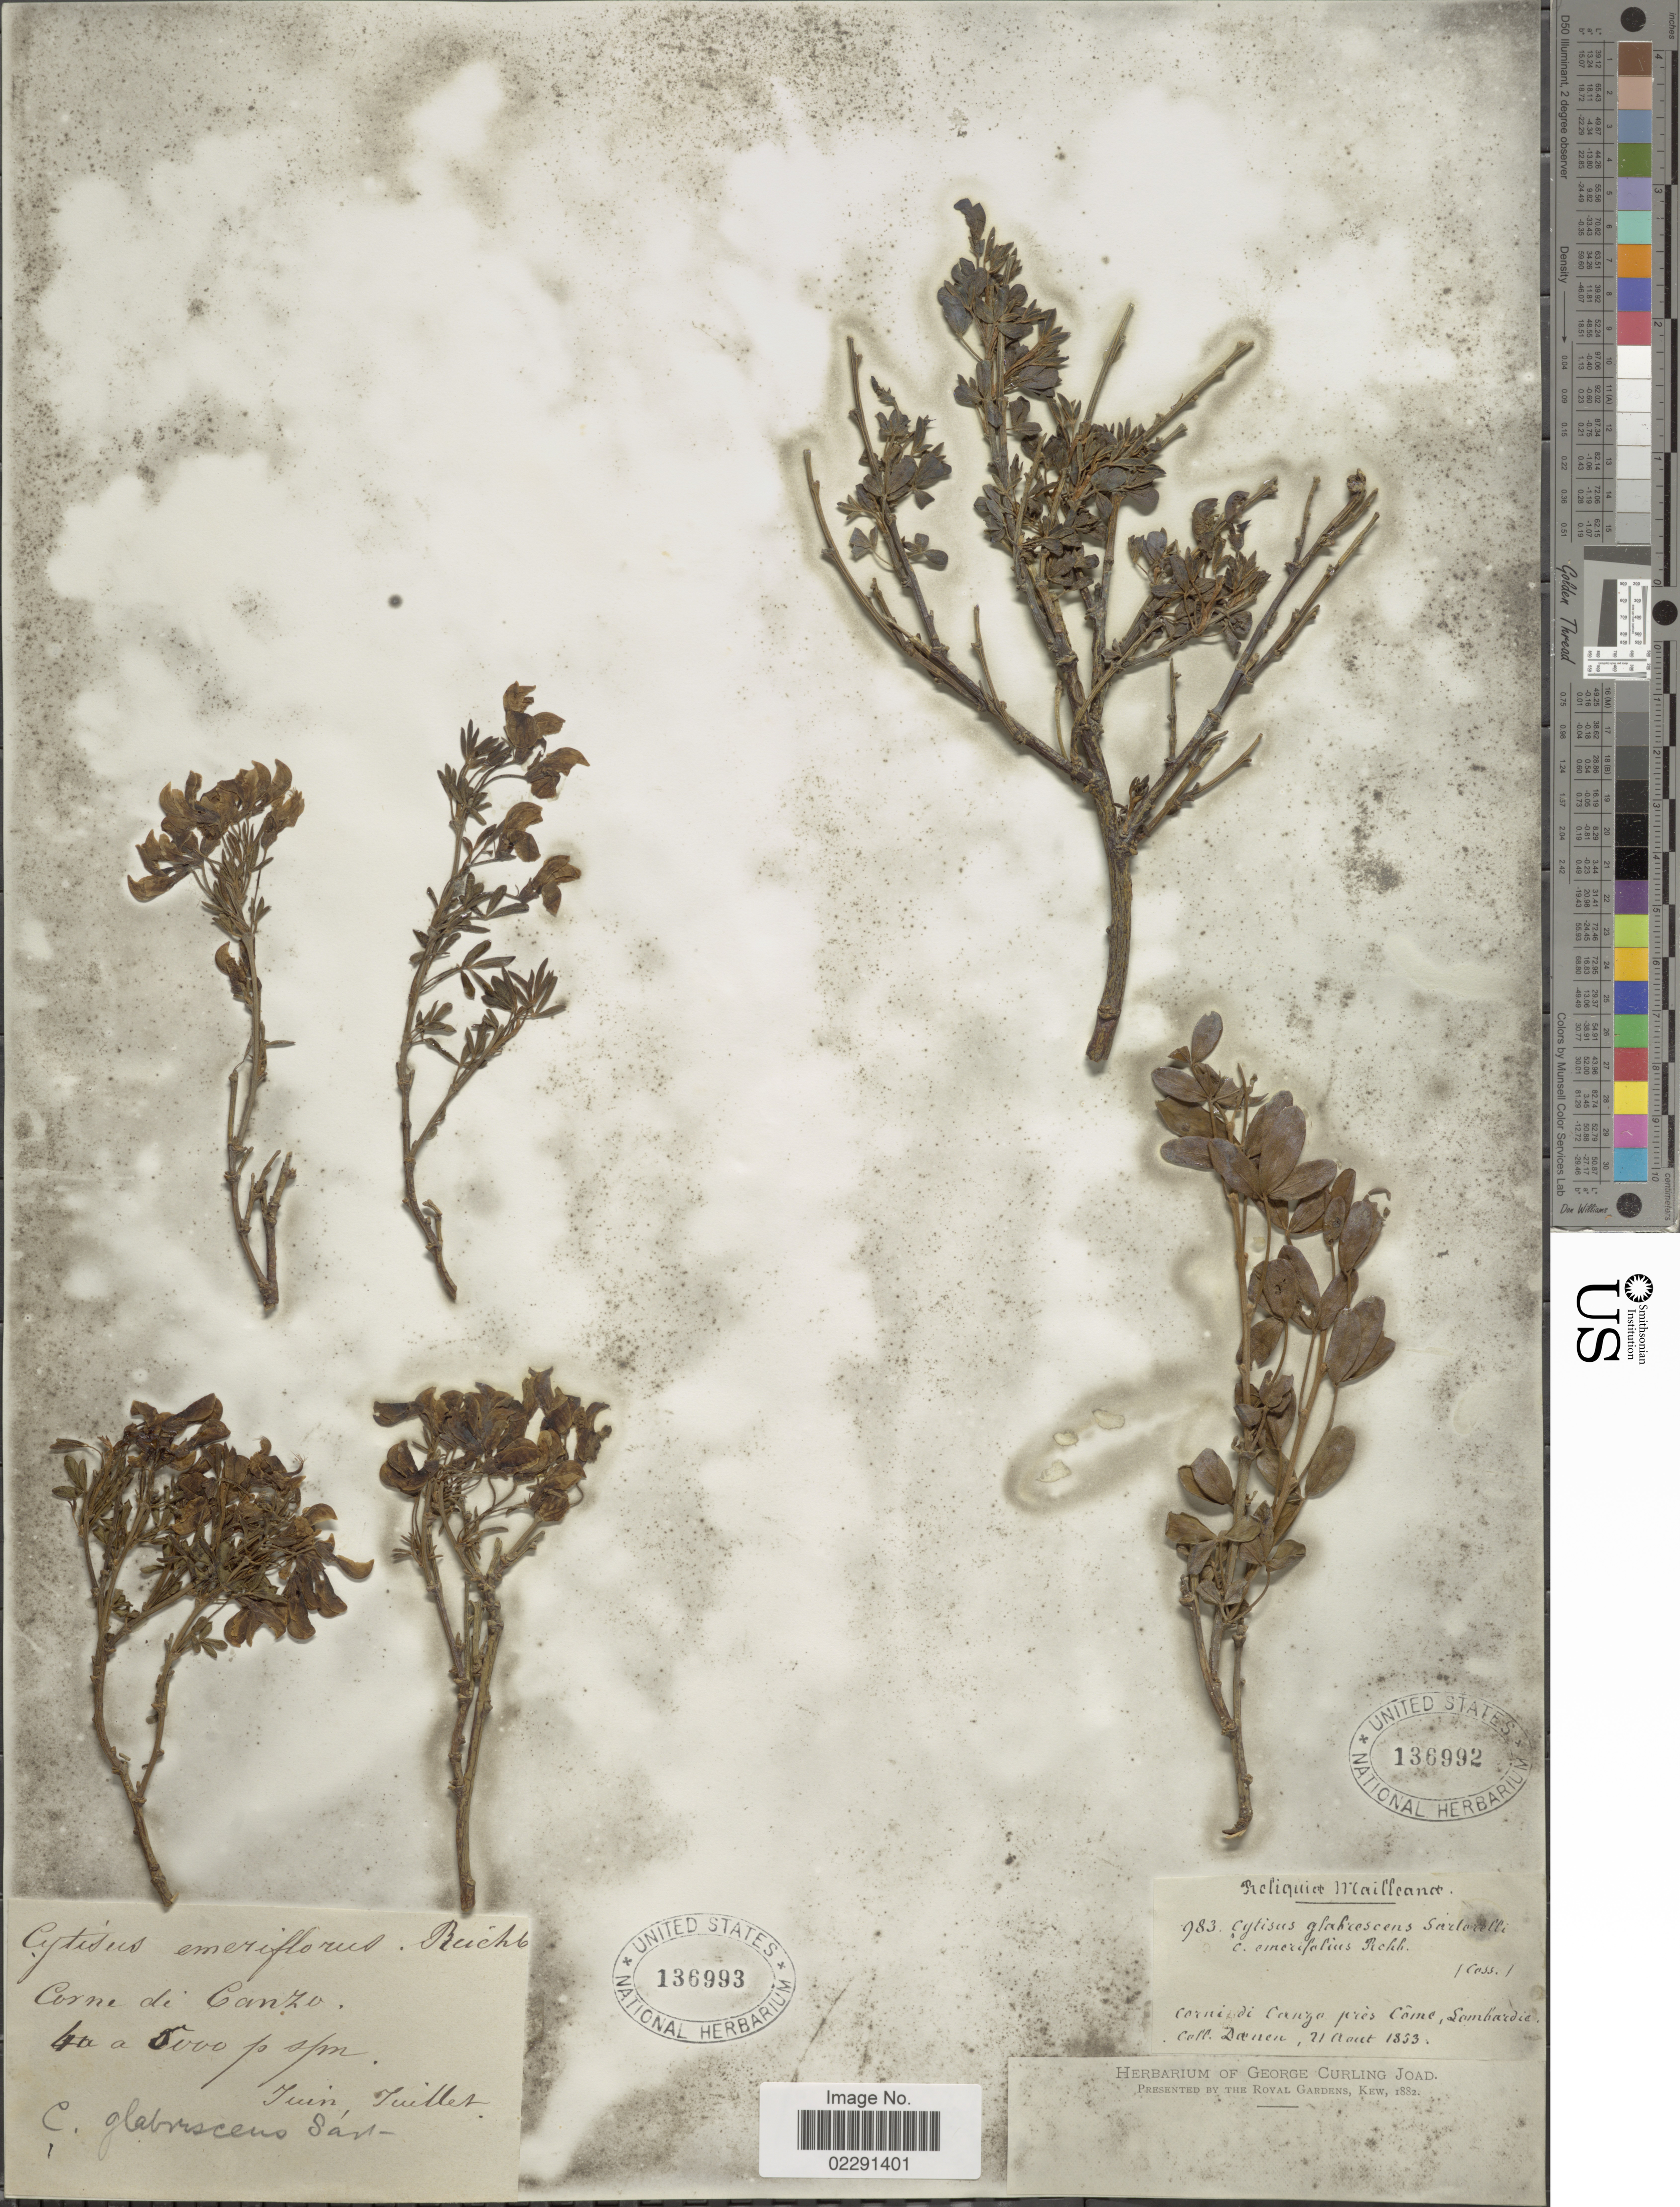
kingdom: Plantae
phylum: Tracheophyta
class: Magnoliopsida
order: Fabales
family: Fabaceae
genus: Cytisus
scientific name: Cytisus emeriflorus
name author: Rchb.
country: Italy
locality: Corne di Canza. [interpreted]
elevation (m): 4000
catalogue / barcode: US 136993